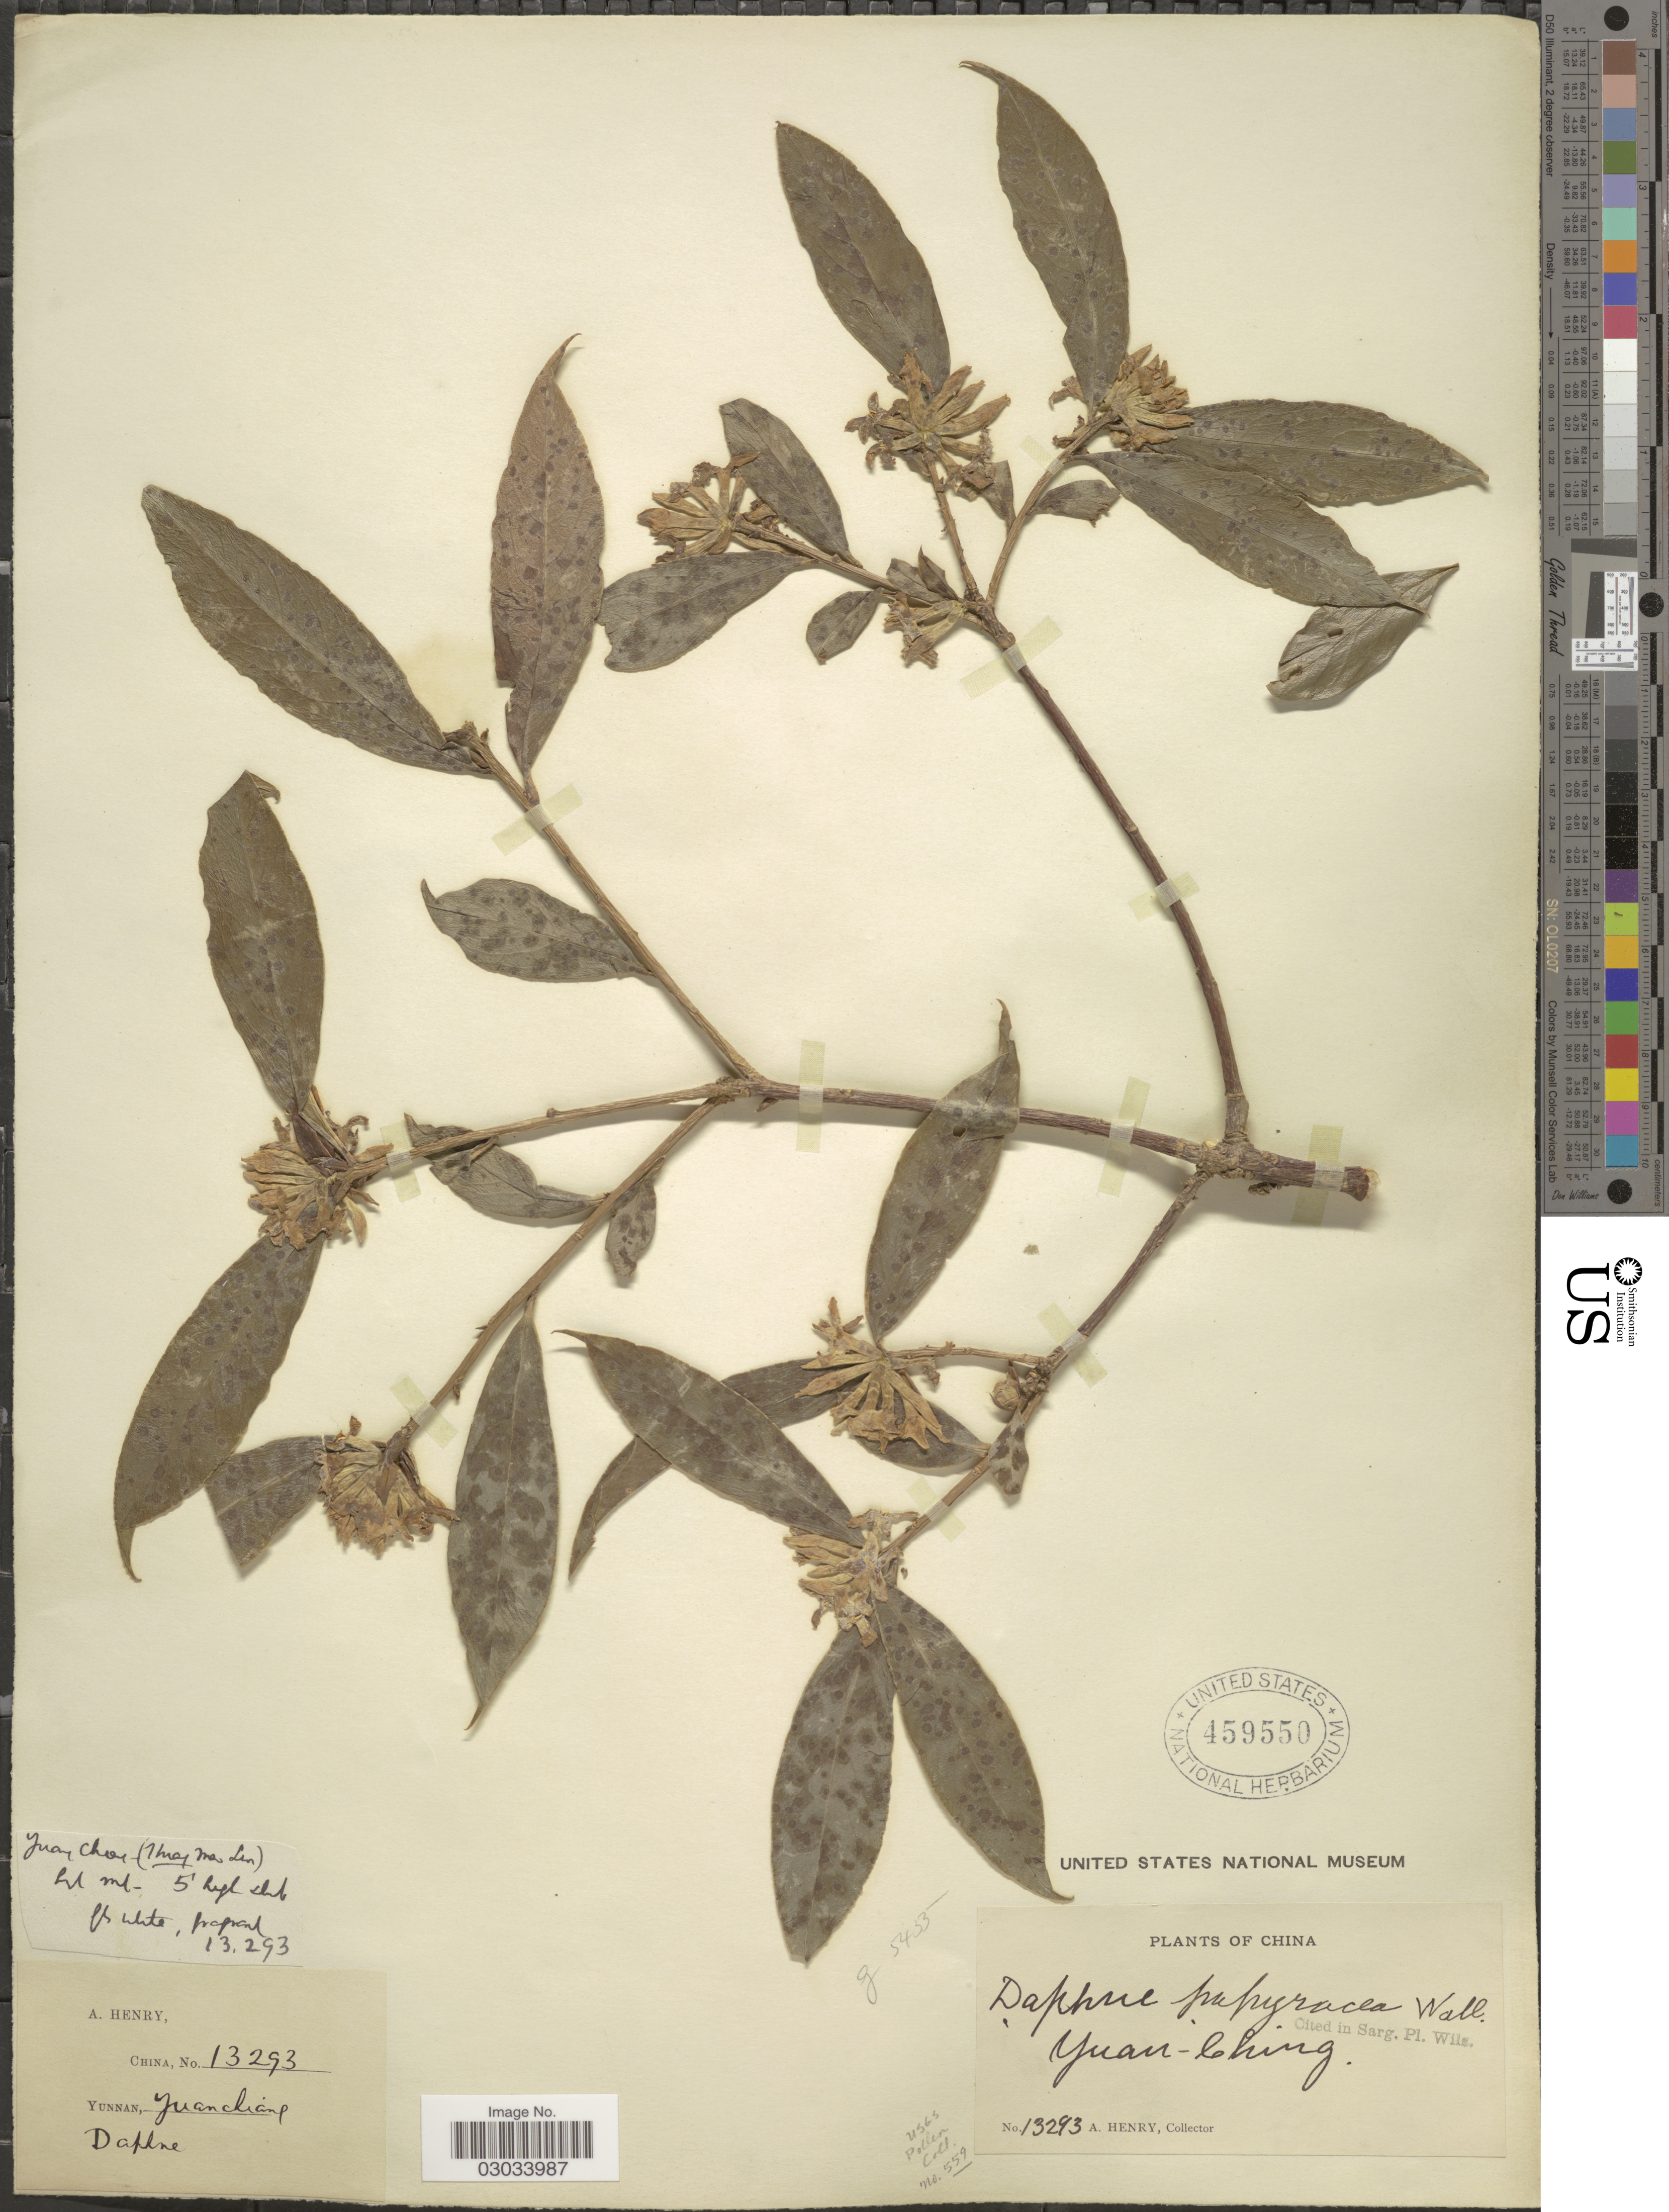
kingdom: Plantae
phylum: Tracheophyta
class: Magnoliopsida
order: Malvales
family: Thymelaeaceae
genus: Daphne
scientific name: Daphne papyracea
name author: Wall. ex Steud.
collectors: A. Henry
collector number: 13293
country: China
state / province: Yunnan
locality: Yuan-Ching.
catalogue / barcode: US 459550